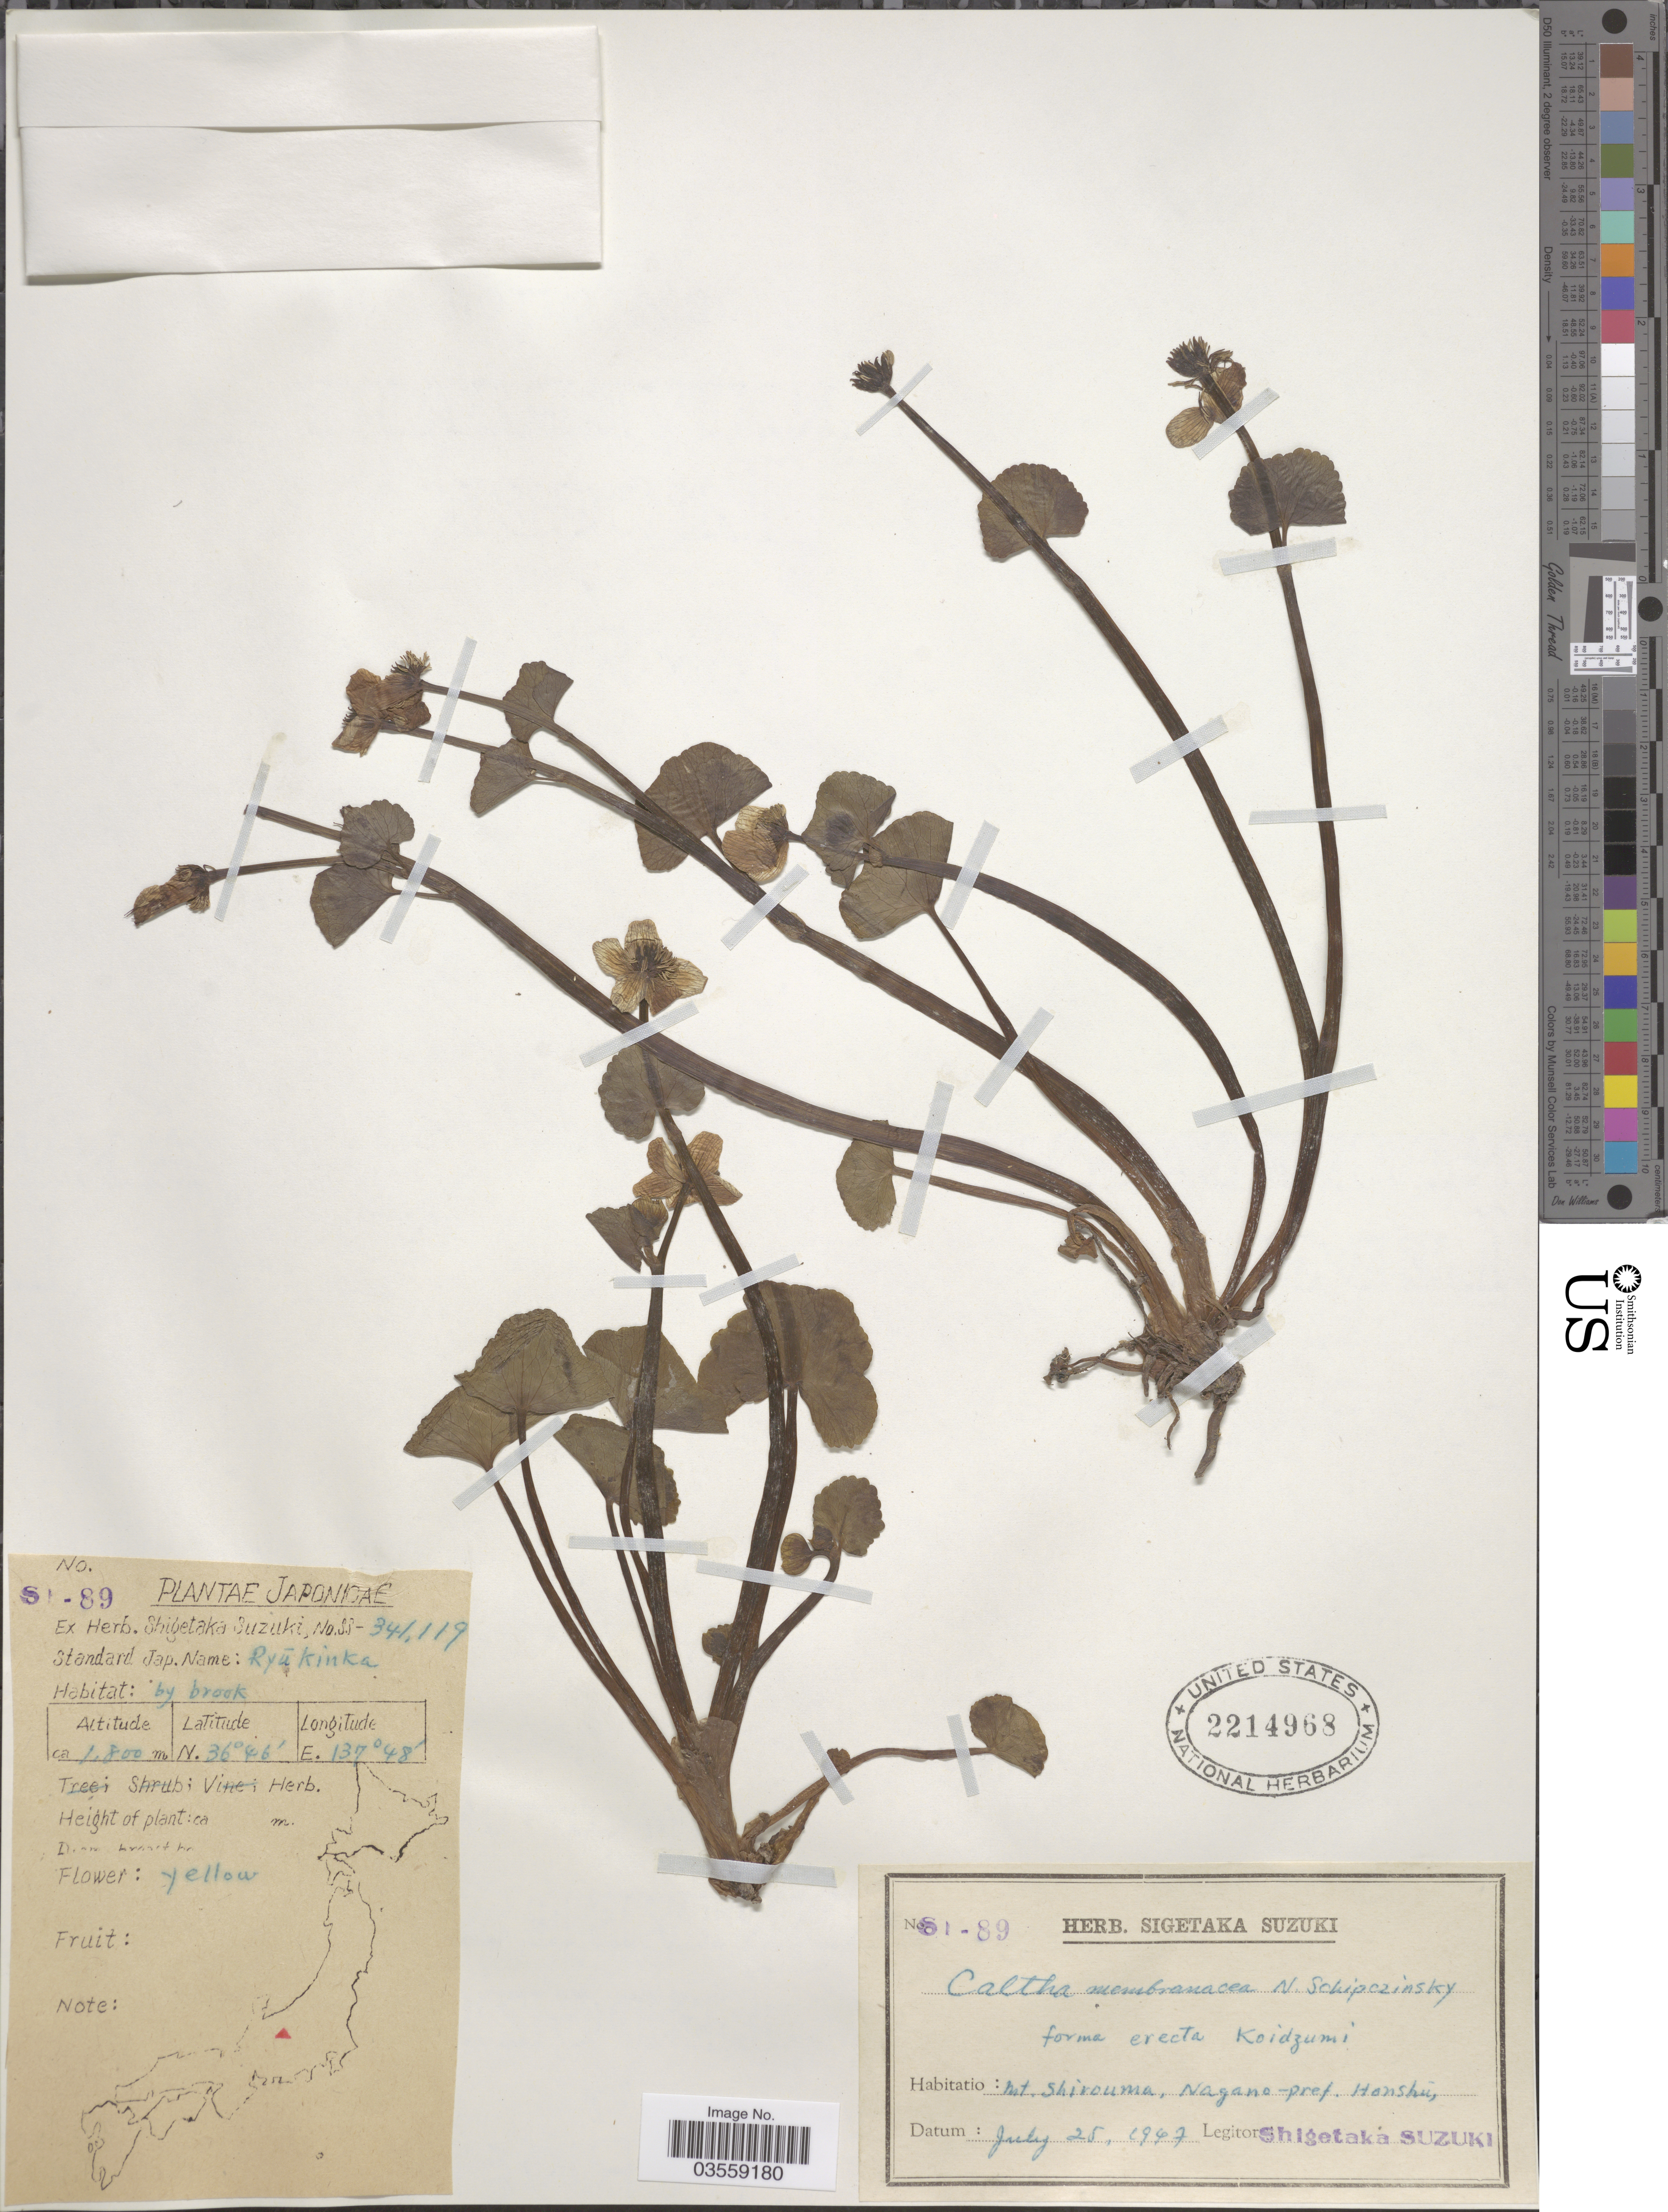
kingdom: Plantae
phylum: Tracheophyta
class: Magnoliopsida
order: Ranunculales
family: Ranunculaceae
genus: Caltha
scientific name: Caltha membranacea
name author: (Turcz.) Schipcz.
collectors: S. Suzuki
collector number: SS-341119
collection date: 1947-07-25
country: Japan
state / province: Nagano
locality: Mt. Shirouma, Nagano-pref. Honshu.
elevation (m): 1800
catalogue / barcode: US 2214968